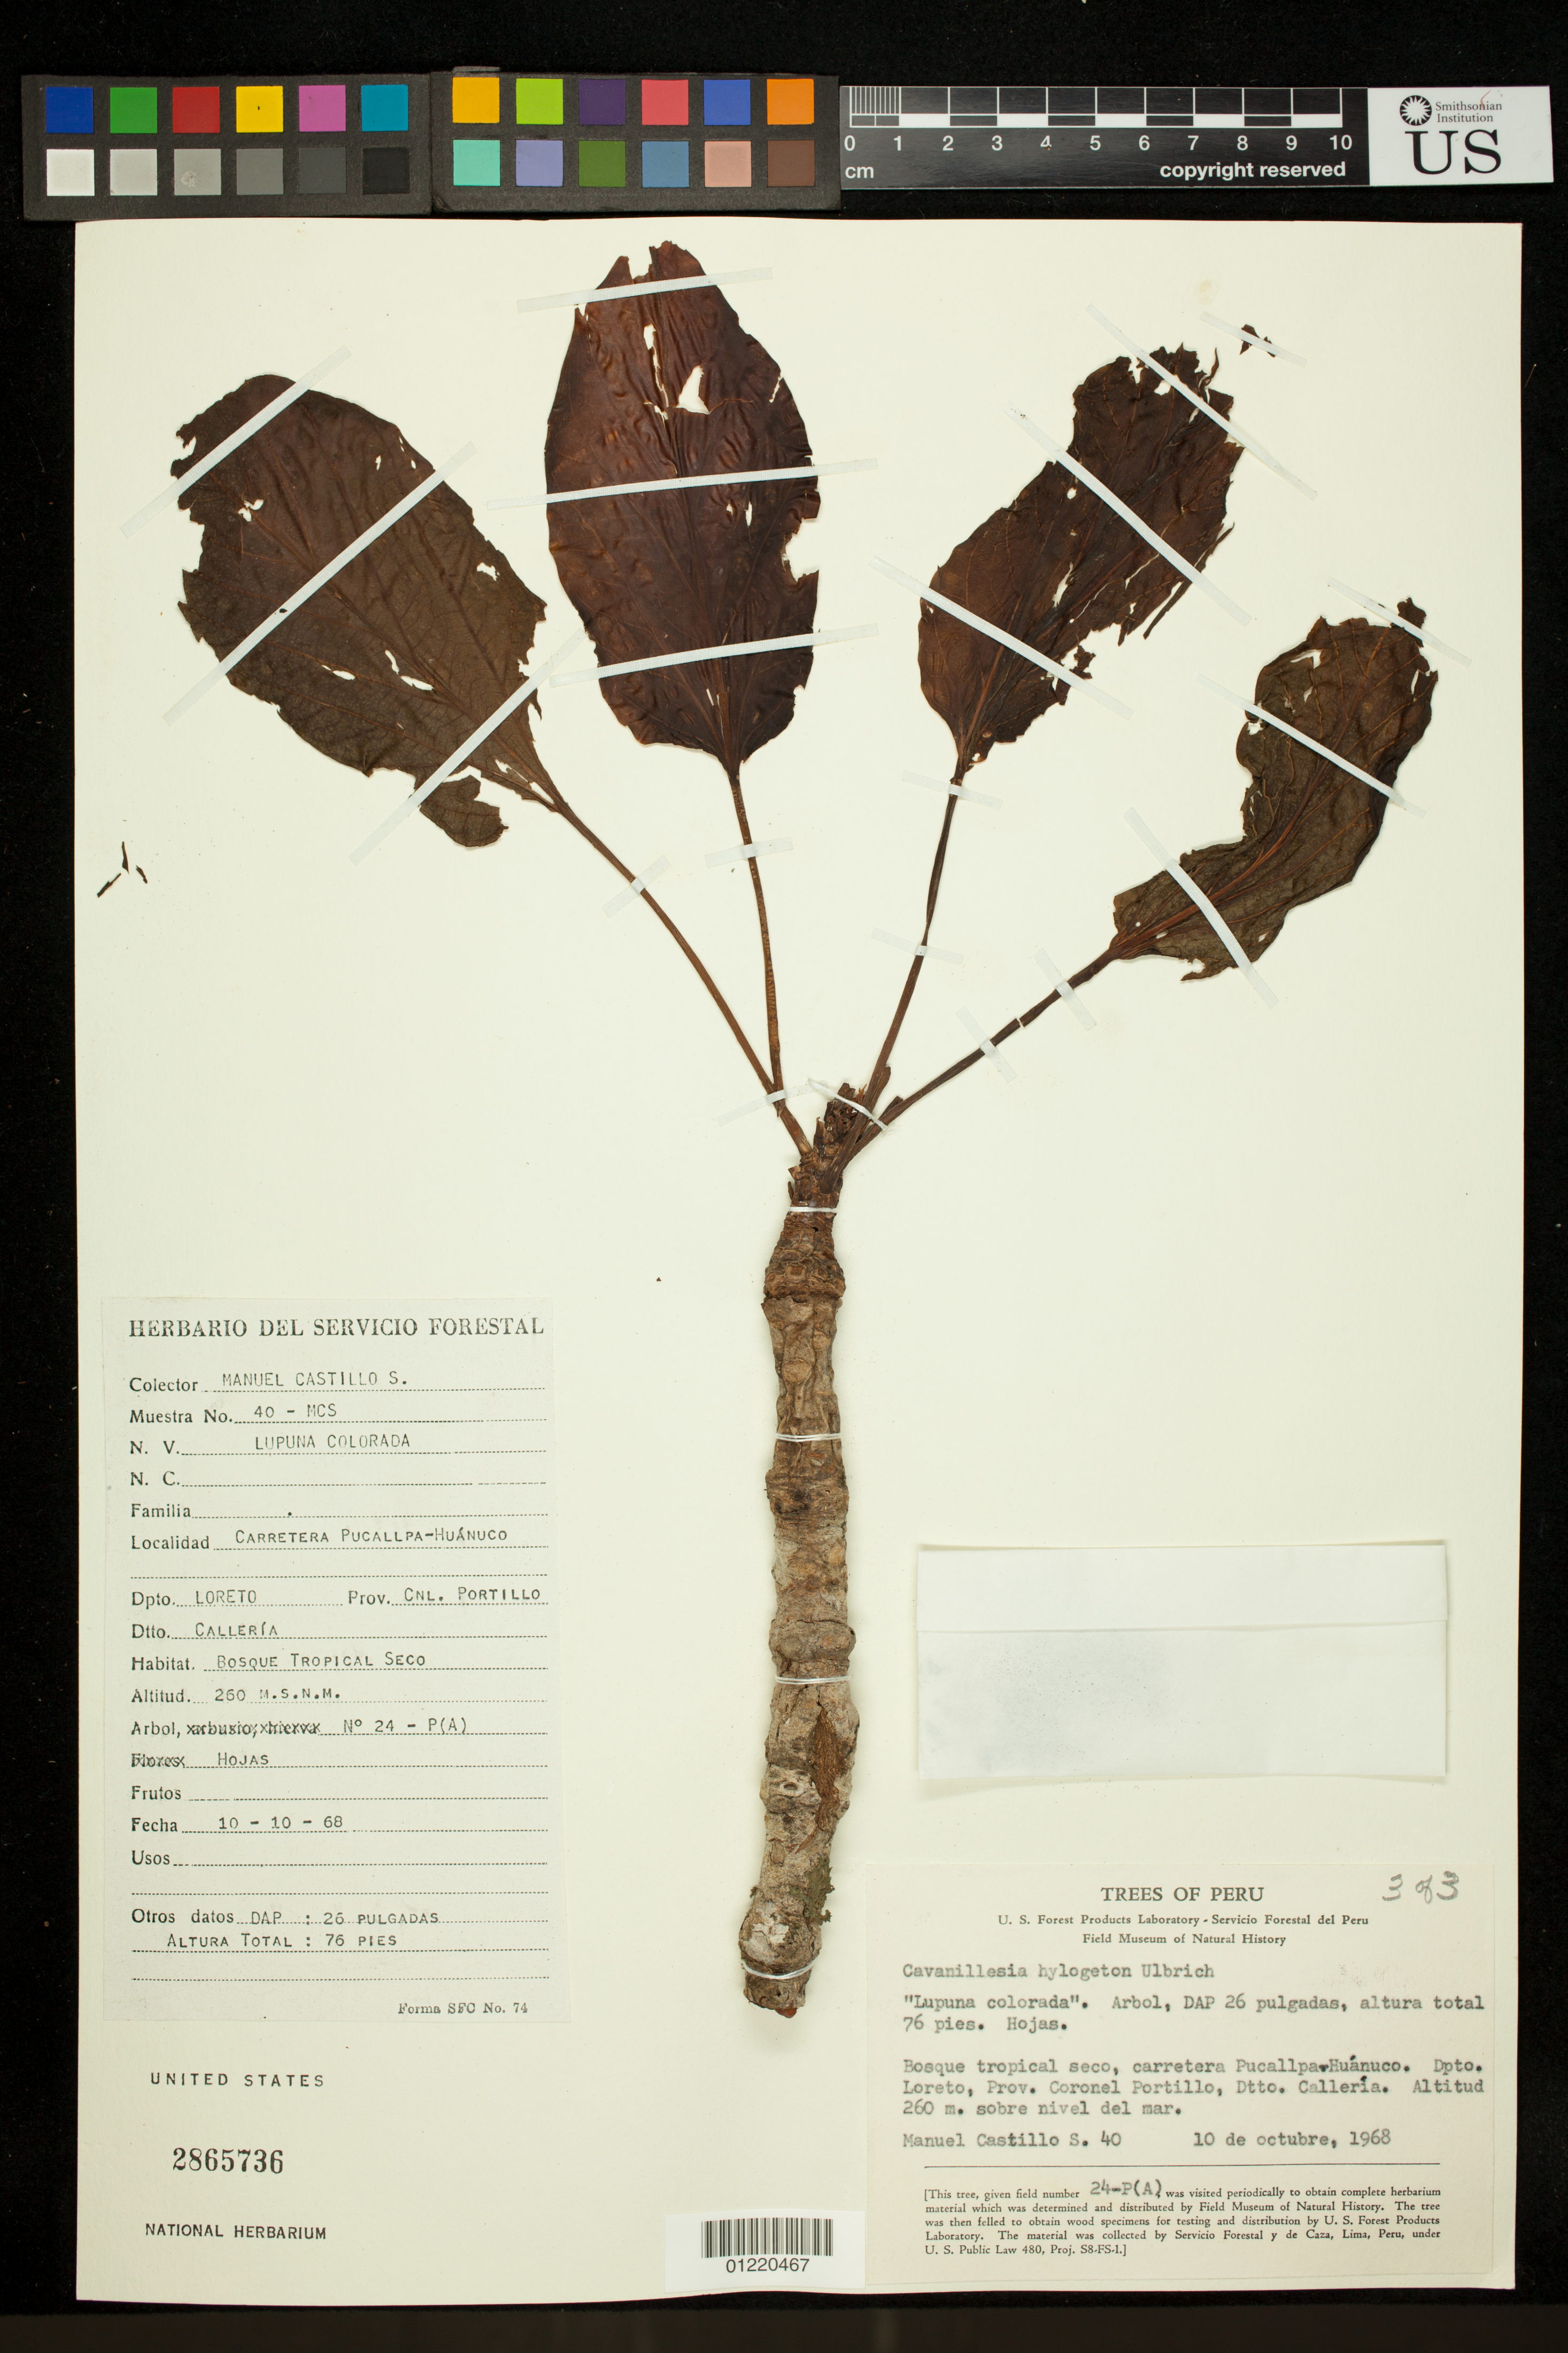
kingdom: Plantae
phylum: Tracheophyta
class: Magnoliopsida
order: Malvales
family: Malvaceae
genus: Cavanillesia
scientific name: Cavanillesia hylogeiton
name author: Ulbr.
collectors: M. Castillo S.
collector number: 40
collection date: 1968-10-10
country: Peru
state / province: Ucayali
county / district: Coronel Portillo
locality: Carretera Pucallpa-Huanuco, Dtto. Callerîa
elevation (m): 260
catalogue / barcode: US 2865736